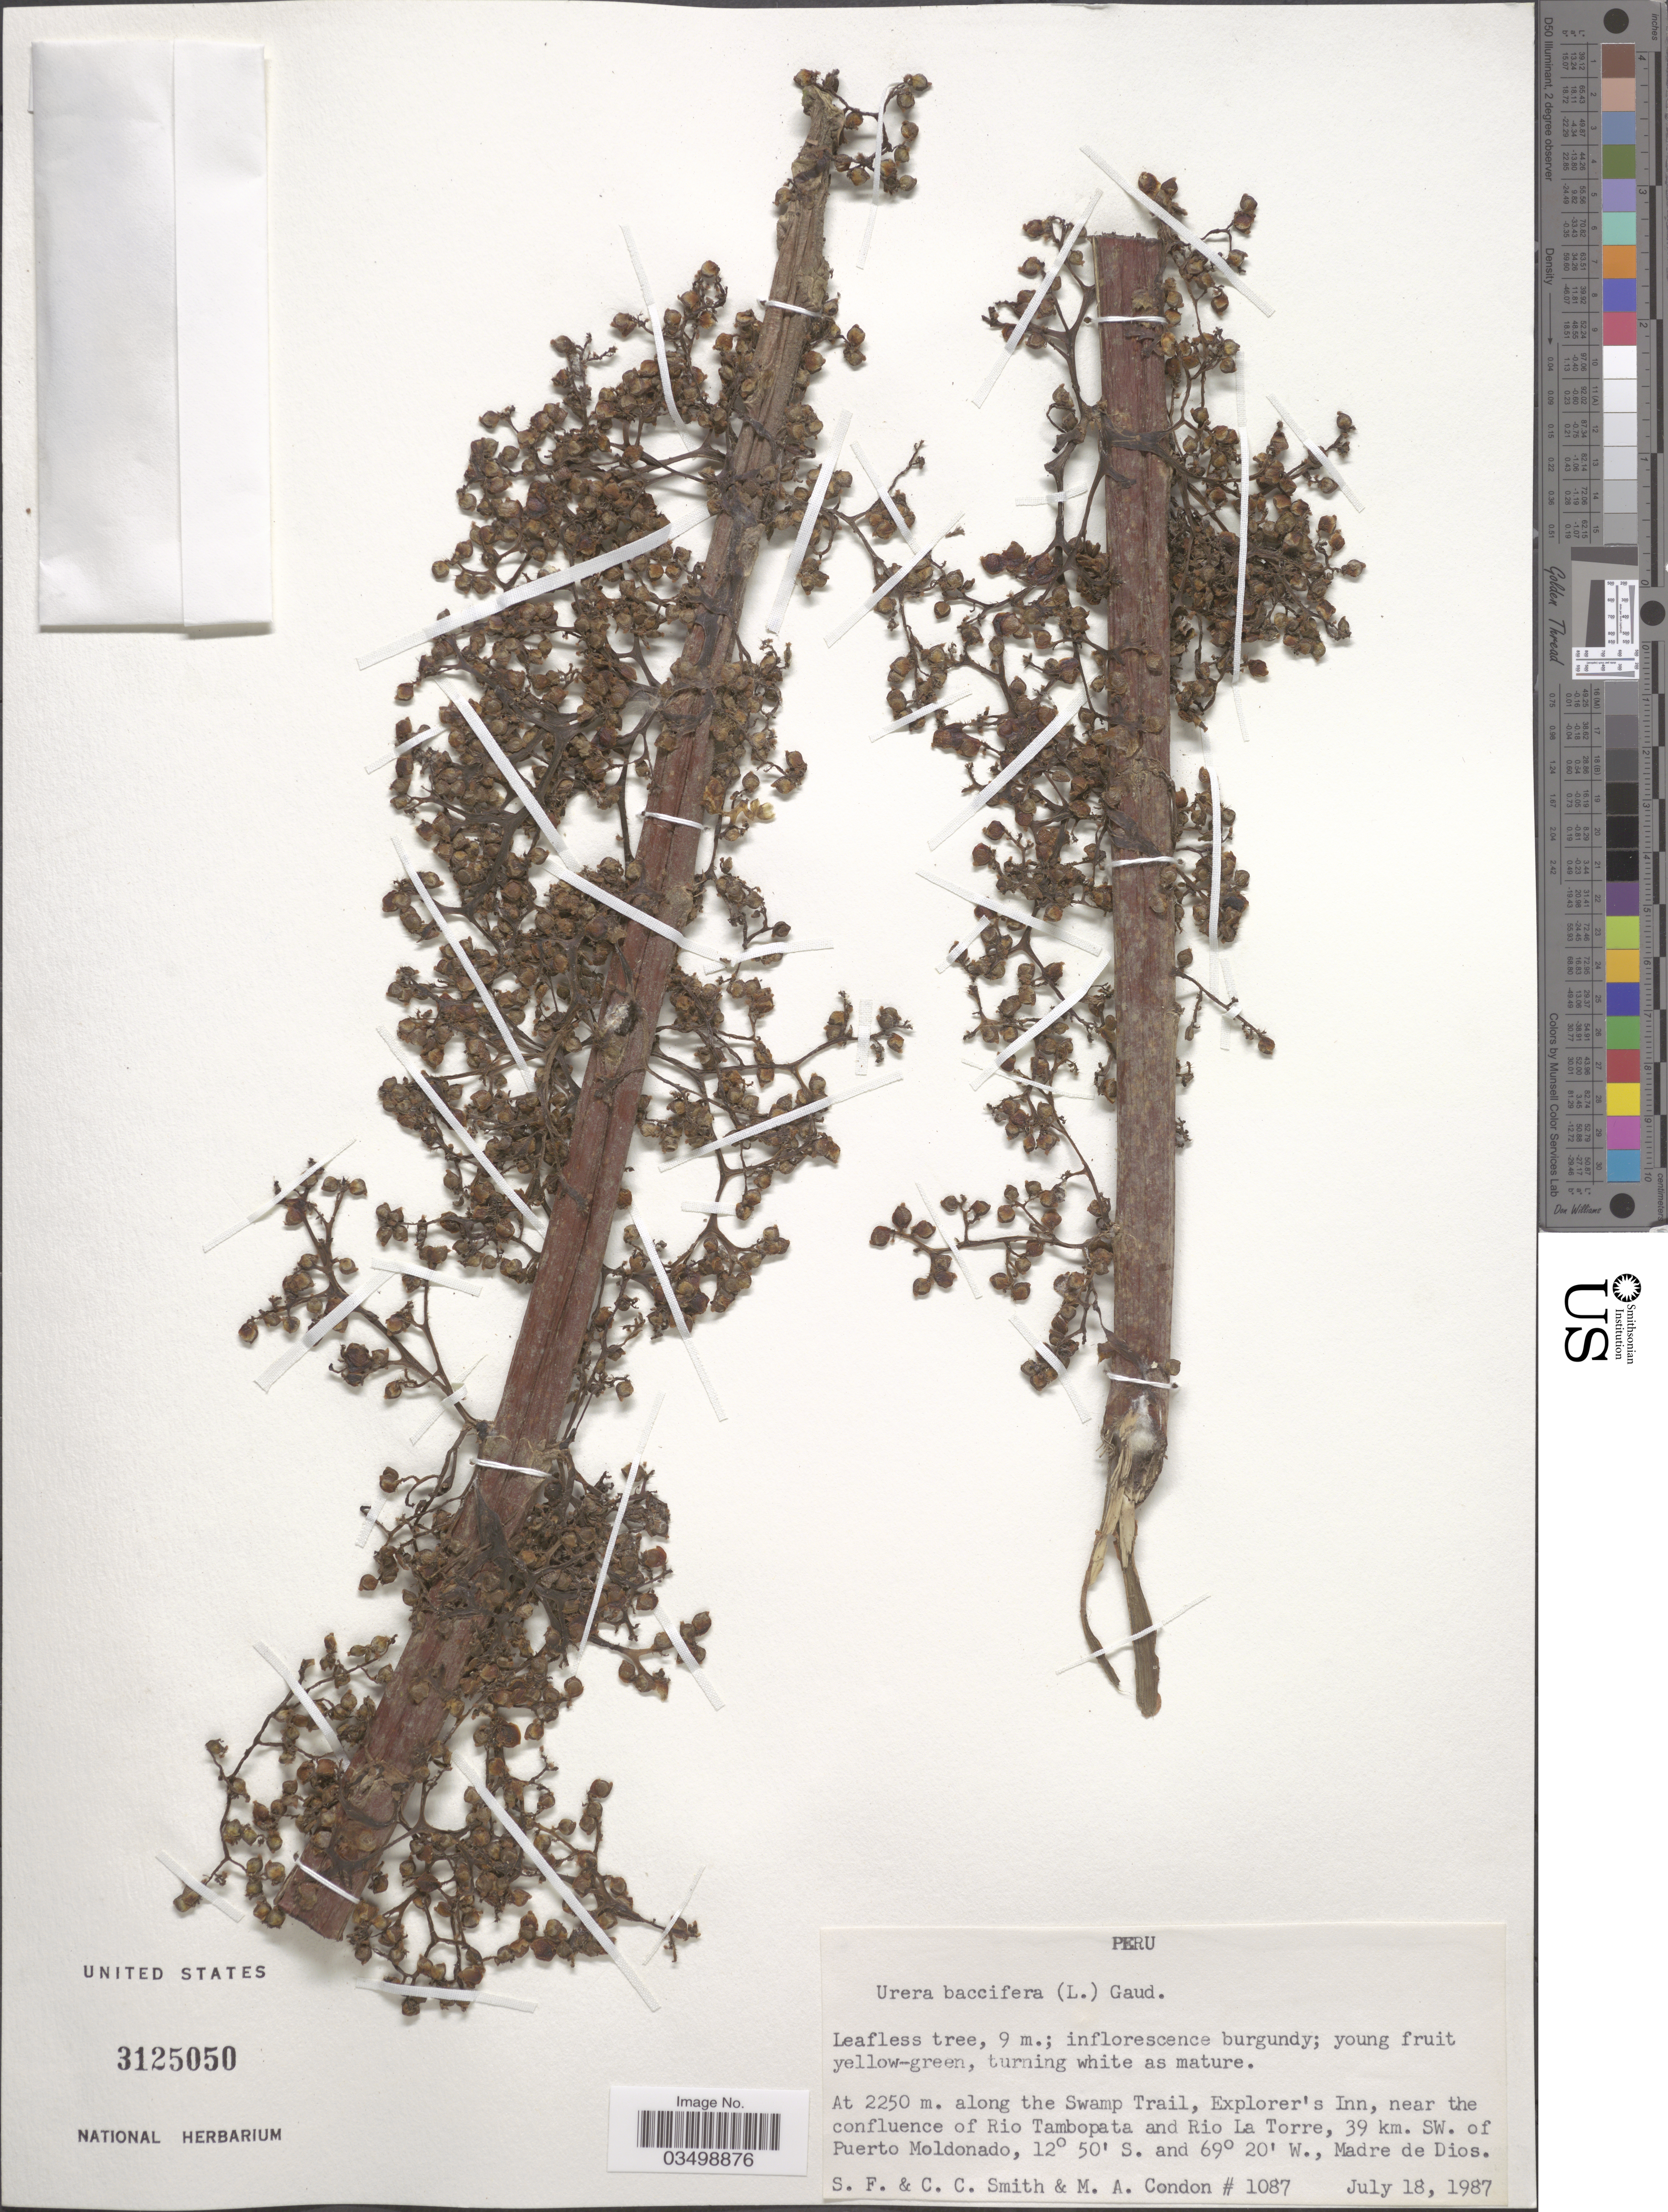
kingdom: Plantae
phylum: Tracheophyta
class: Magnoliopsida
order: Rosales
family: Urticaceae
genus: Urera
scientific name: Urera baccifera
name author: (L.) Gaudich. ex Wedd.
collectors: S.F. Smith, C. C. Smith & M. Condon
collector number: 1087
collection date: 1987-07-18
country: Peru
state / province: Madre de Dios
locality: Along the Swamp Trail, Explorer's Inn, near the confluence of Rio Tambopata and Río La Torre, 39 km. SW. of Puerto Moldonado.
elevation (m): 2250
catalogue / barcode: US 3125050